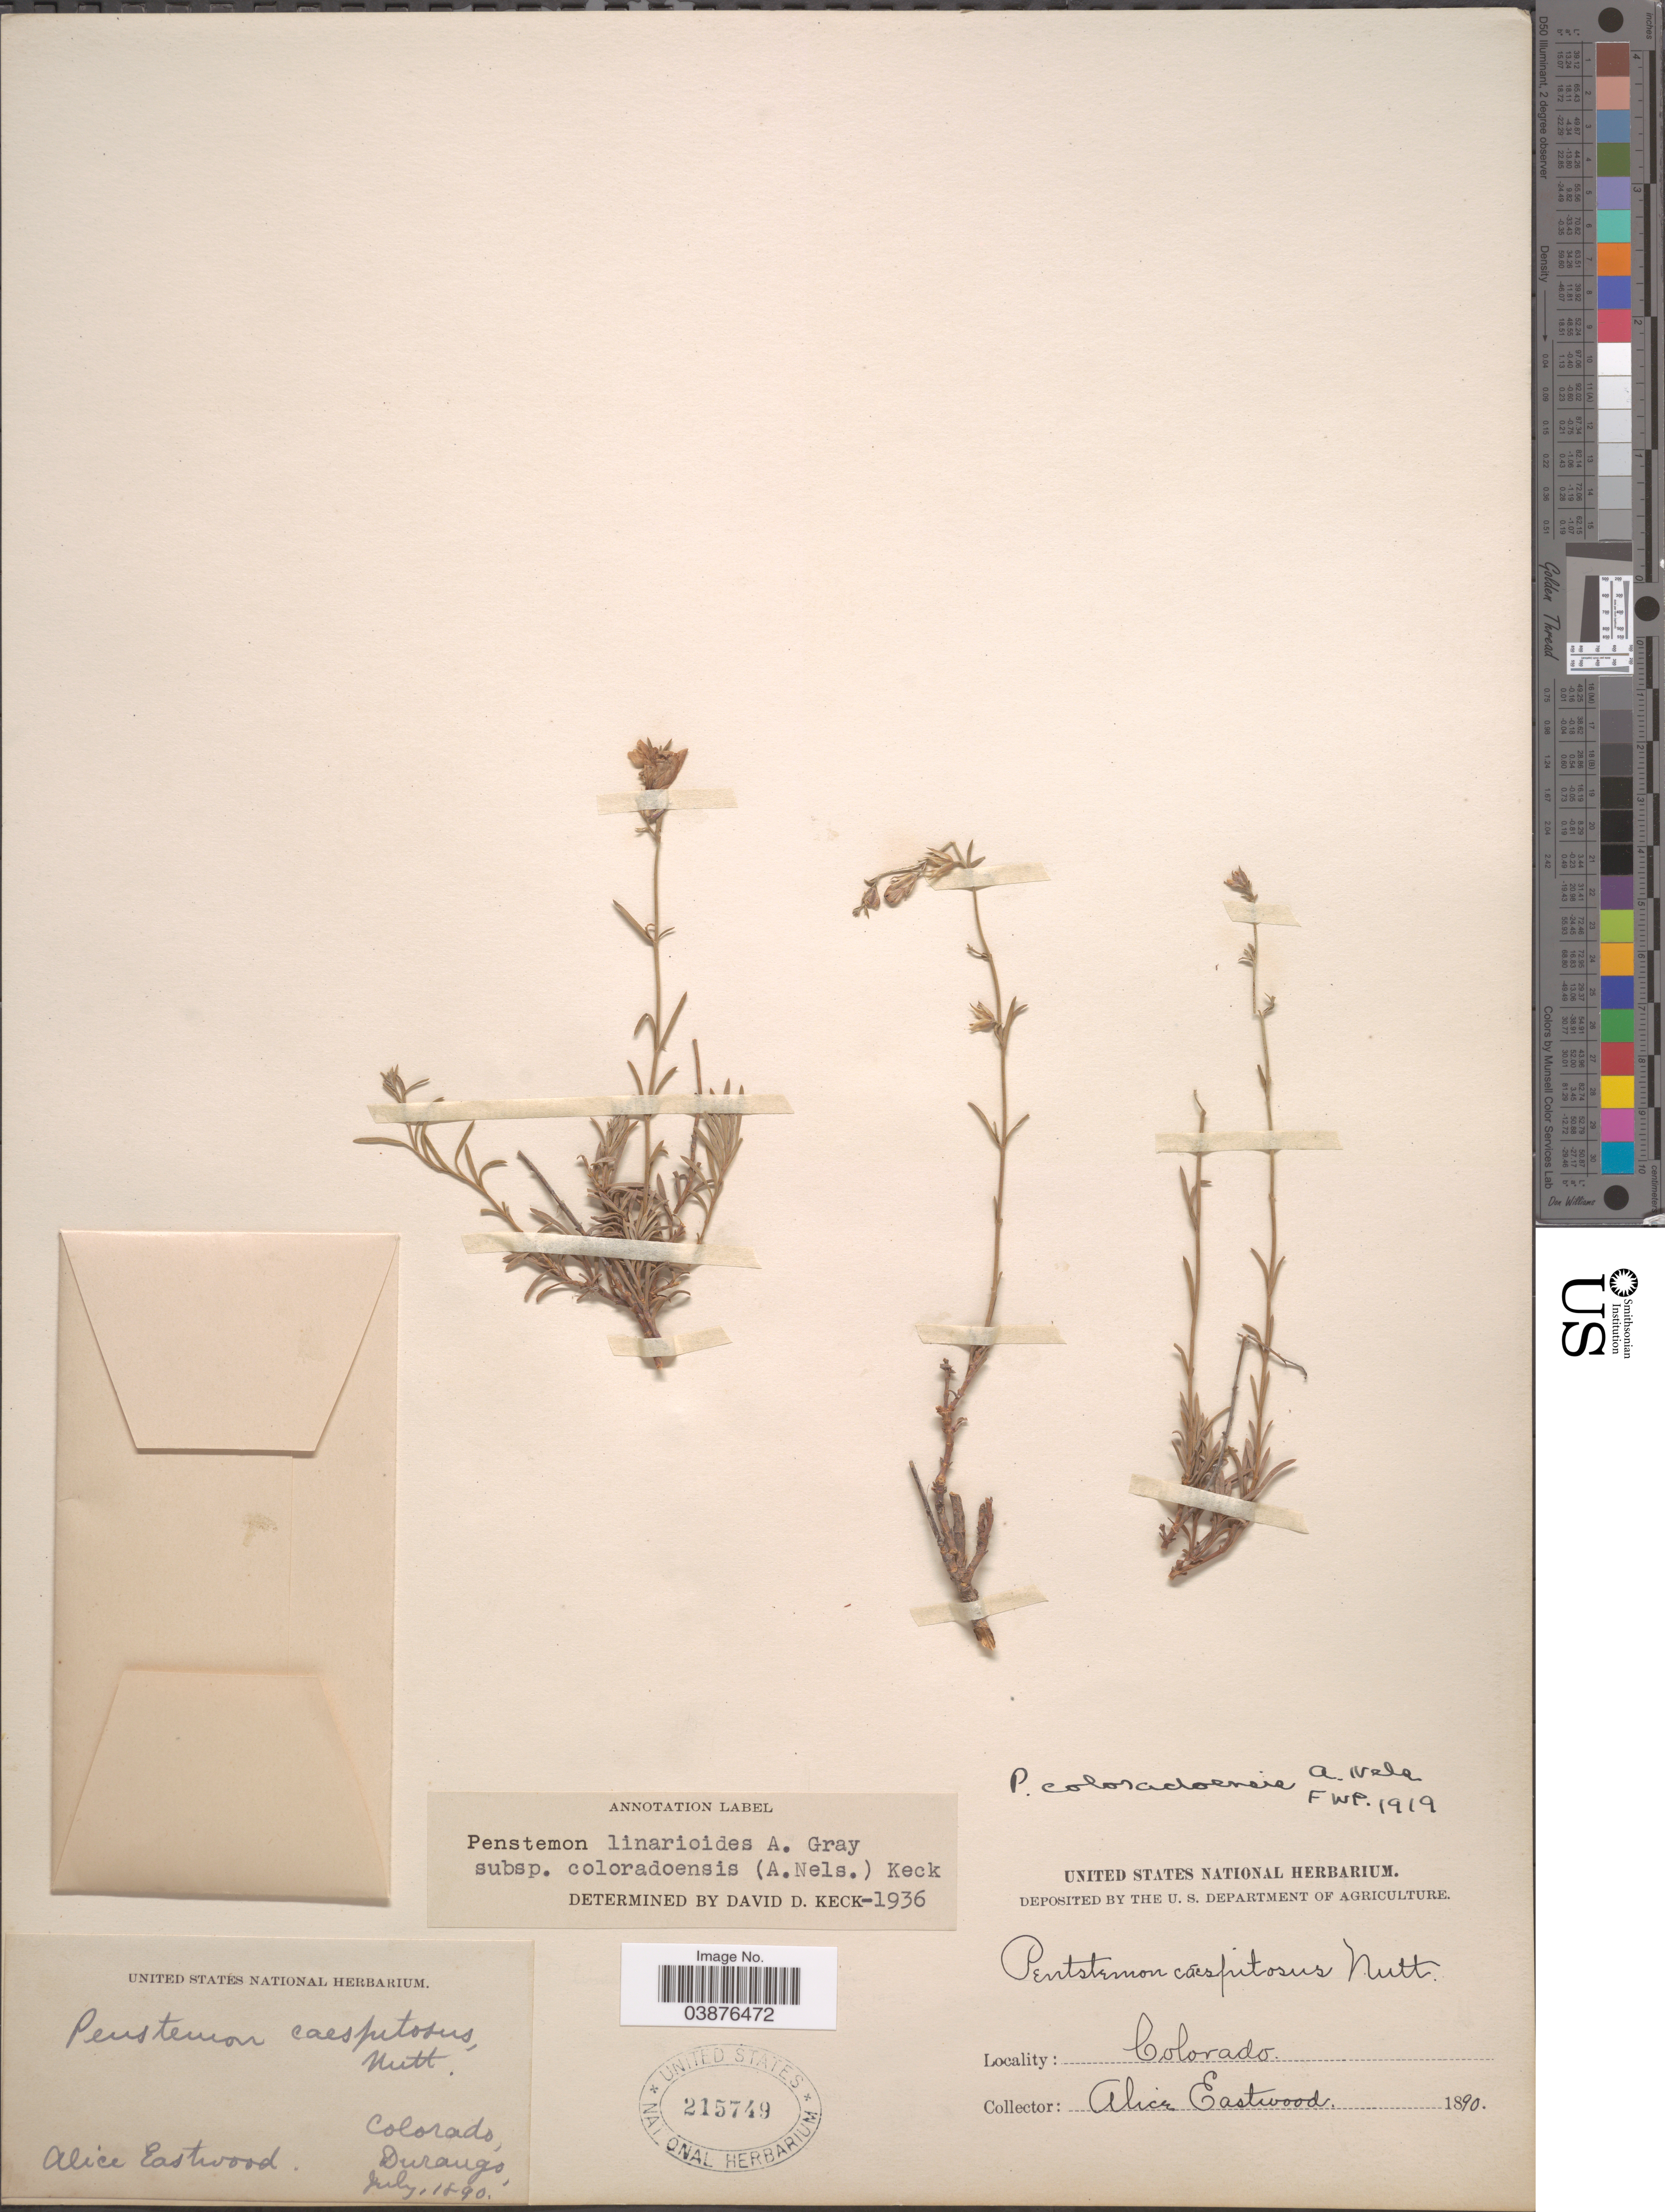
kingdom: Plantae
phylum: Tracheophyta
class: Magnoliopsida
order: Lamiales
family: Plantaginaceae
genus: Penstemon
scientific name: Penstemon linarioides subsp. coloradoensis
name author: (A. Nelson) D.D. Keck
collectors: A. Eastwood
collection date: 1890-07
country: United States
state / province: Colorado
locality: Durango.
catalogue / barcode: US 215749